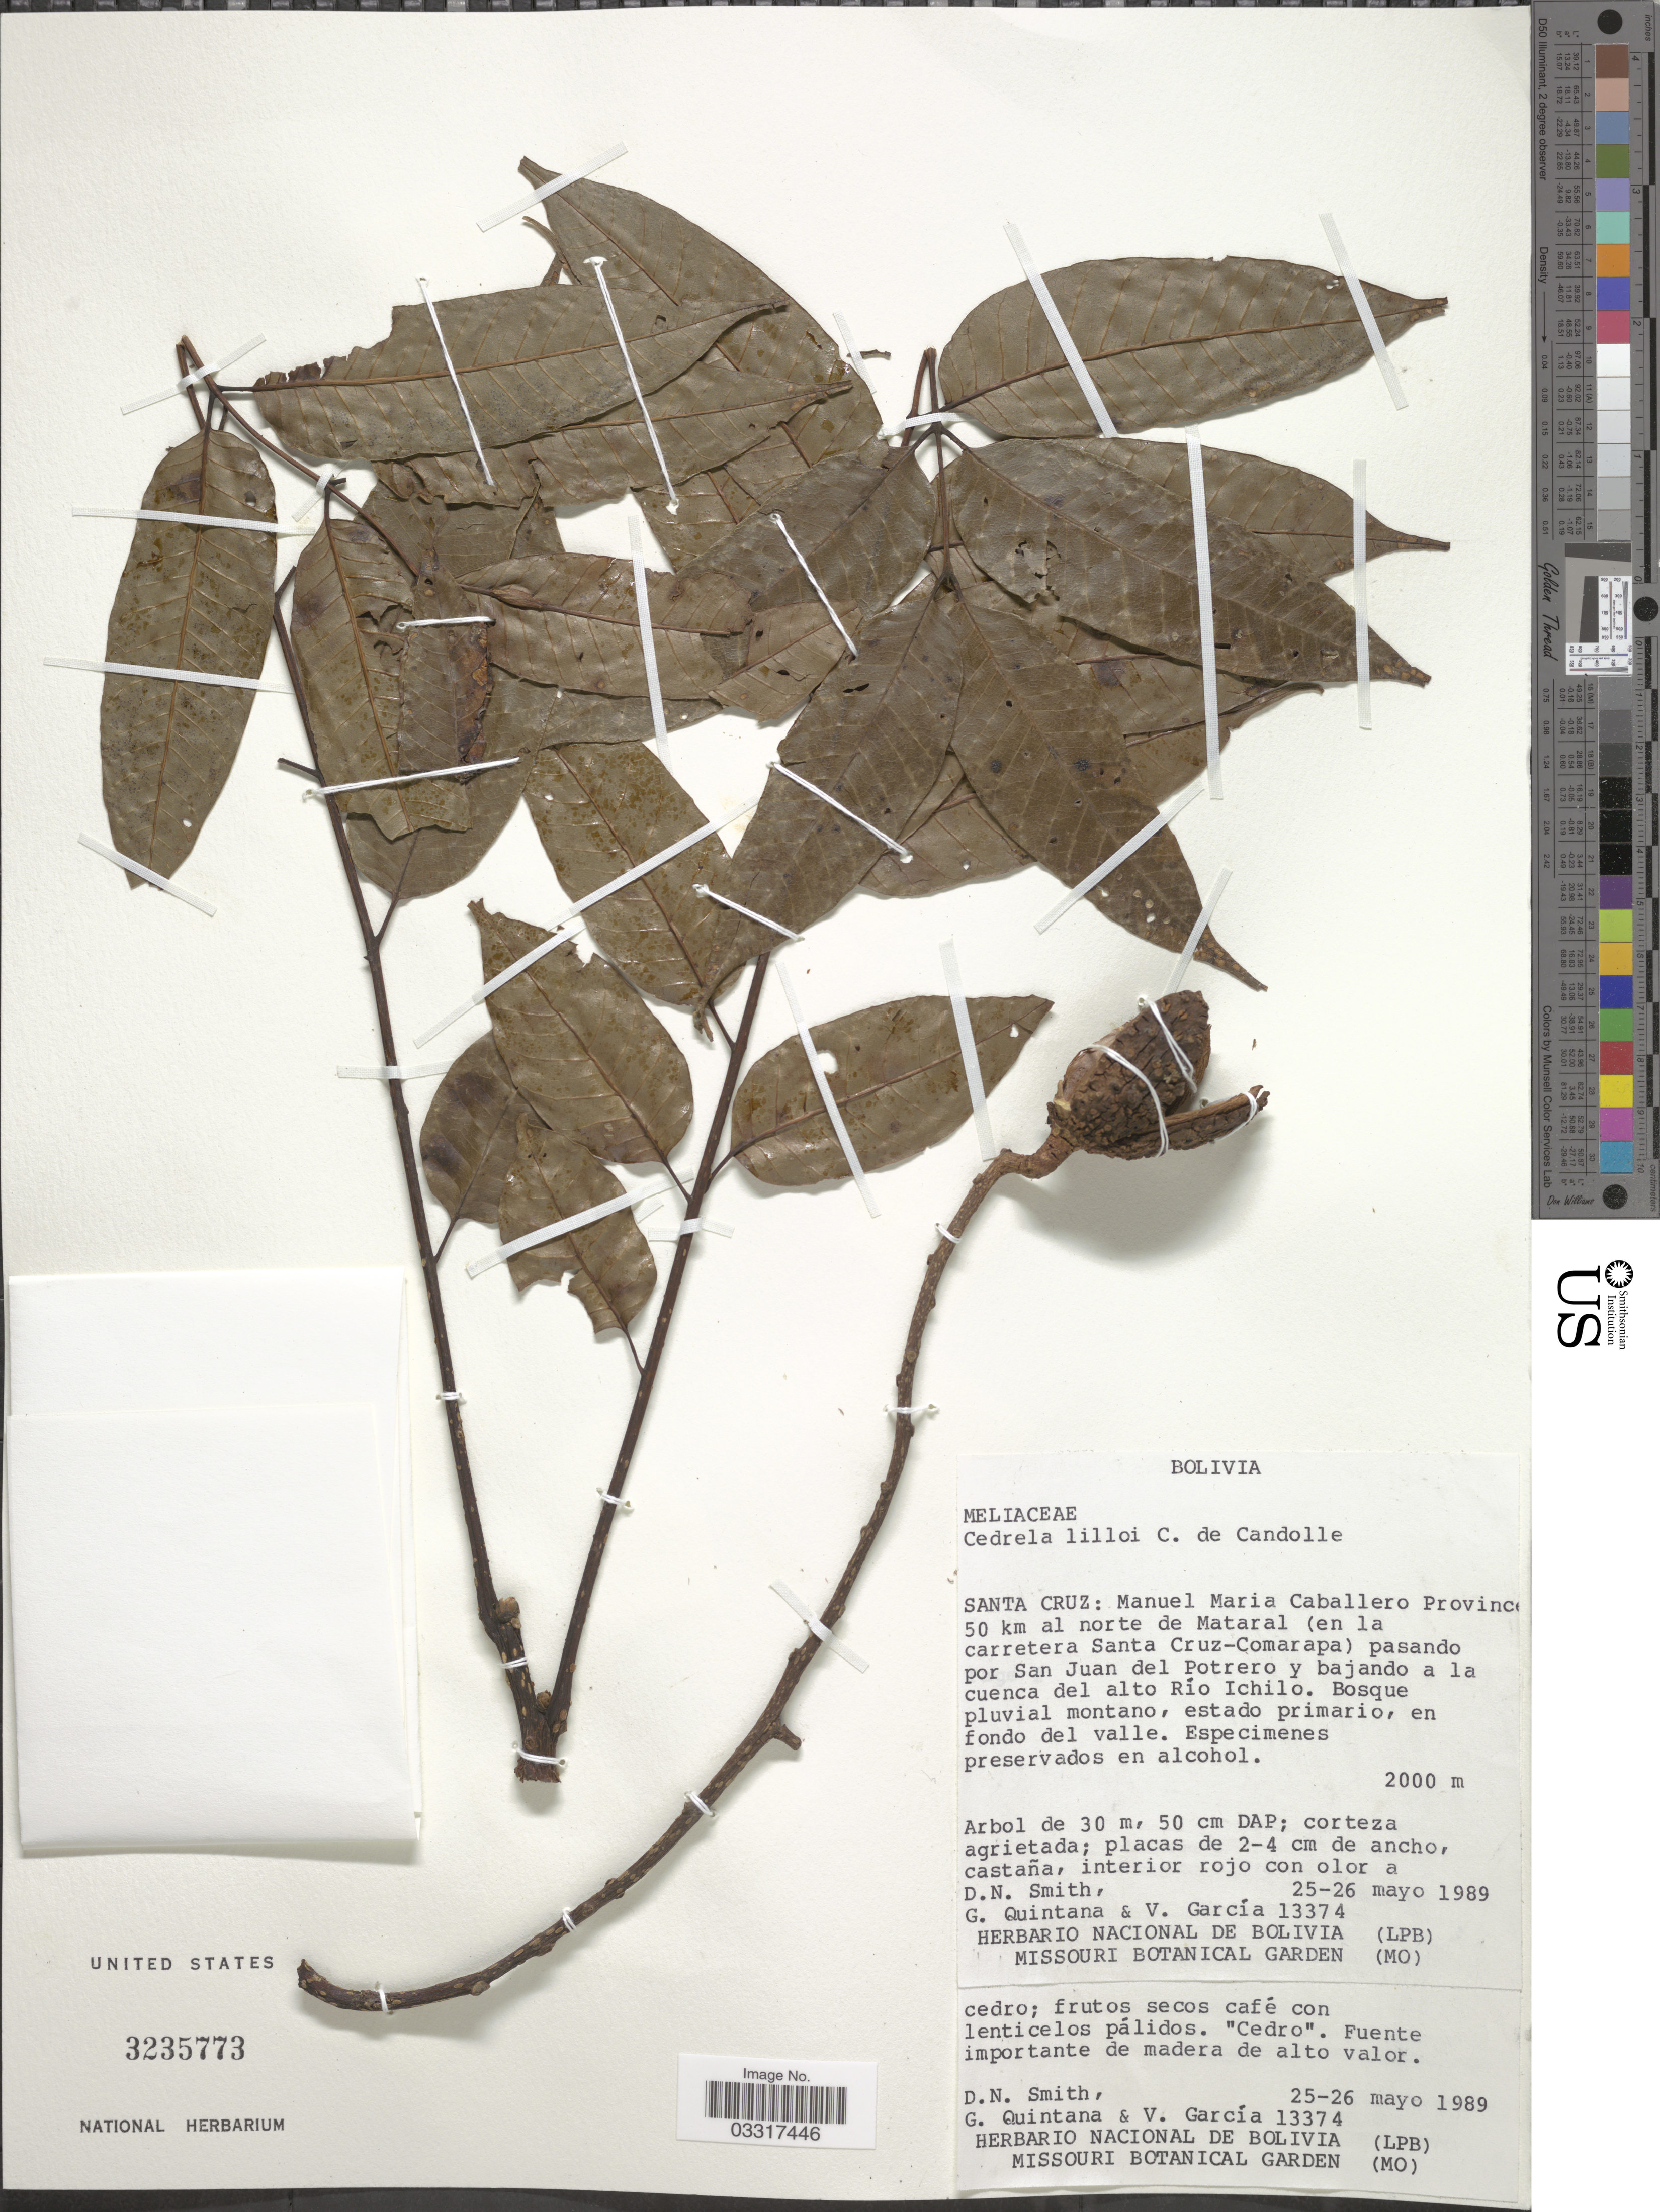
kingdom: Plantae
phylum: Tracheophyta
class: Magnoliopsida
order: Sapindales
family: Meliaceae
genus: Cedrela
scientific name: Cedrela lilloi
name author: C. DC.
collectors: D. Smith, G. Quintana & V. Garcia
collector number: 13374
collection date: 1989-05-25/1989-05-26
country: Bolivia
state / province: Santa Cruz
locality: Manuel Maria Caballero Province. 50 km al norte de Mataral (en la carretera Santa Cruz-Comarapa) pasando por San Juan del Potrero y bajando a la cuenca del alto Rio Ichilo.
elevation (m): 2000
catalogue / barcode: US 3235773